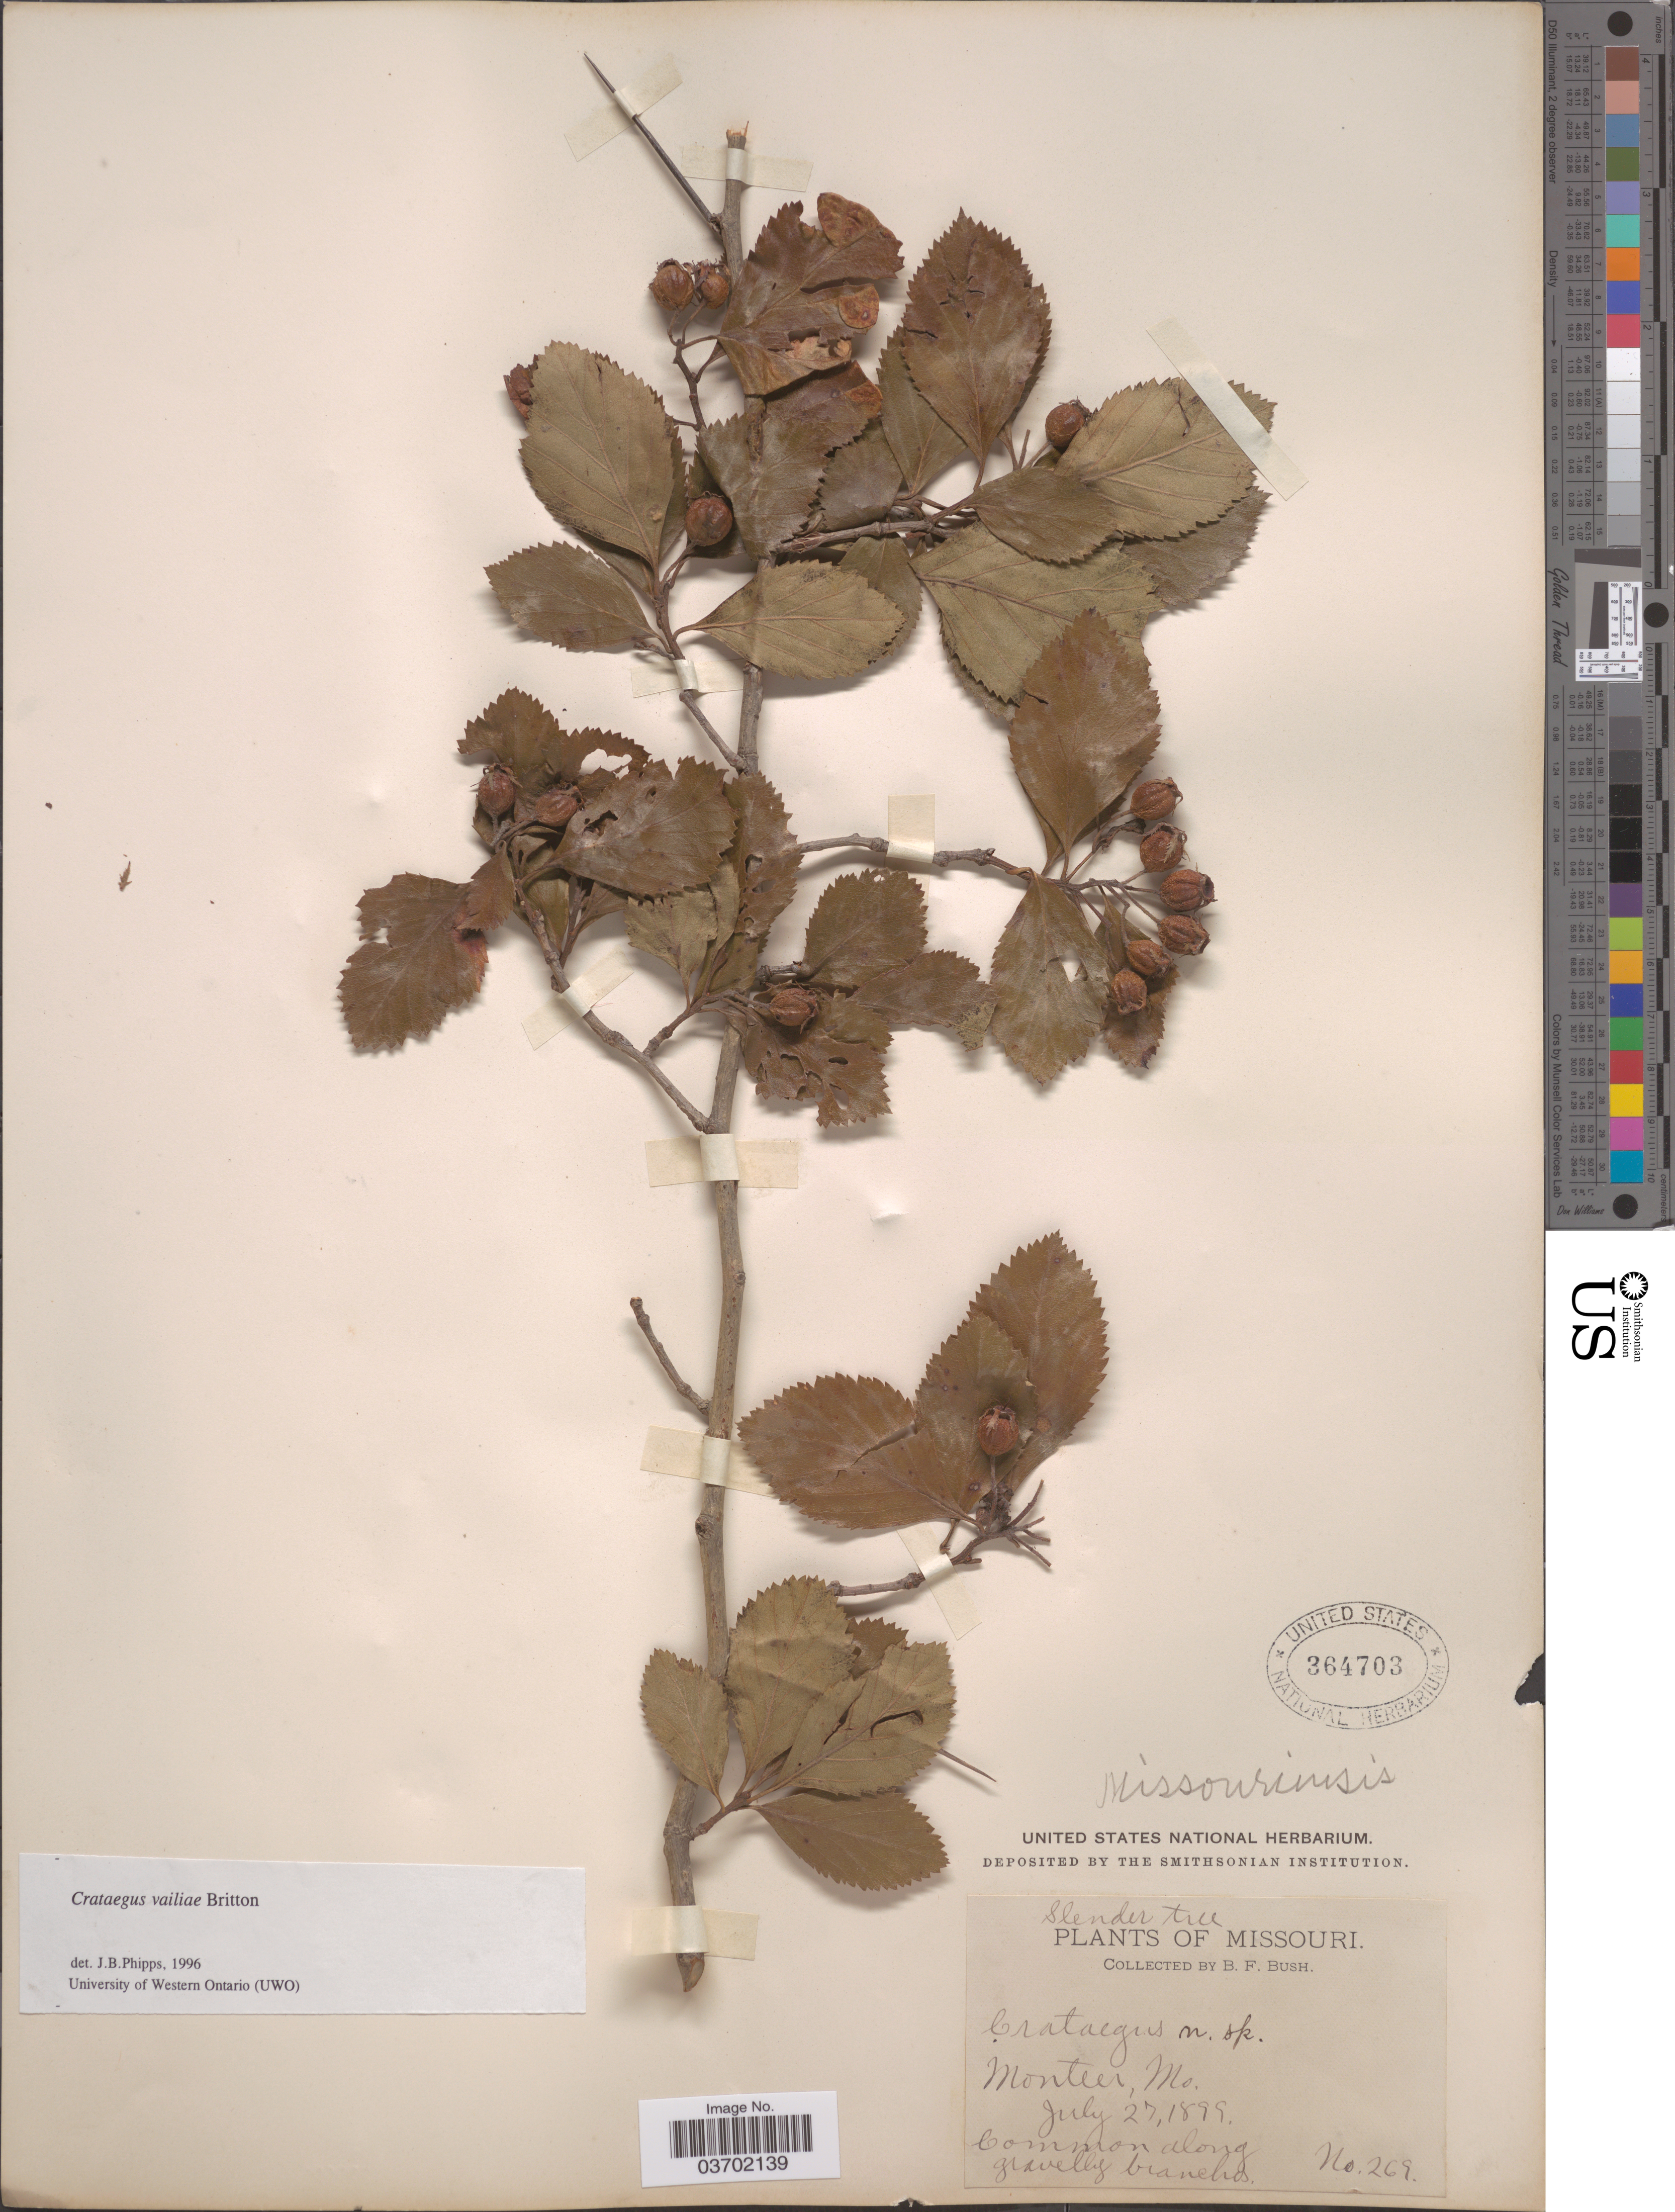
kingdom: Plantae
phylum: Tracheophyta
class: Magnoliopsida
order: Rosales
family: Rosaceae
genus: Crataegus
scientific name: Crataegus x vailiae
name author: Britton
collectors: B. F. Bush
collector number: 269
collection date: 1899-07-27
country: United States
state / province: Missouri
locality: Monteer.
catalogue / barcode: US 364703